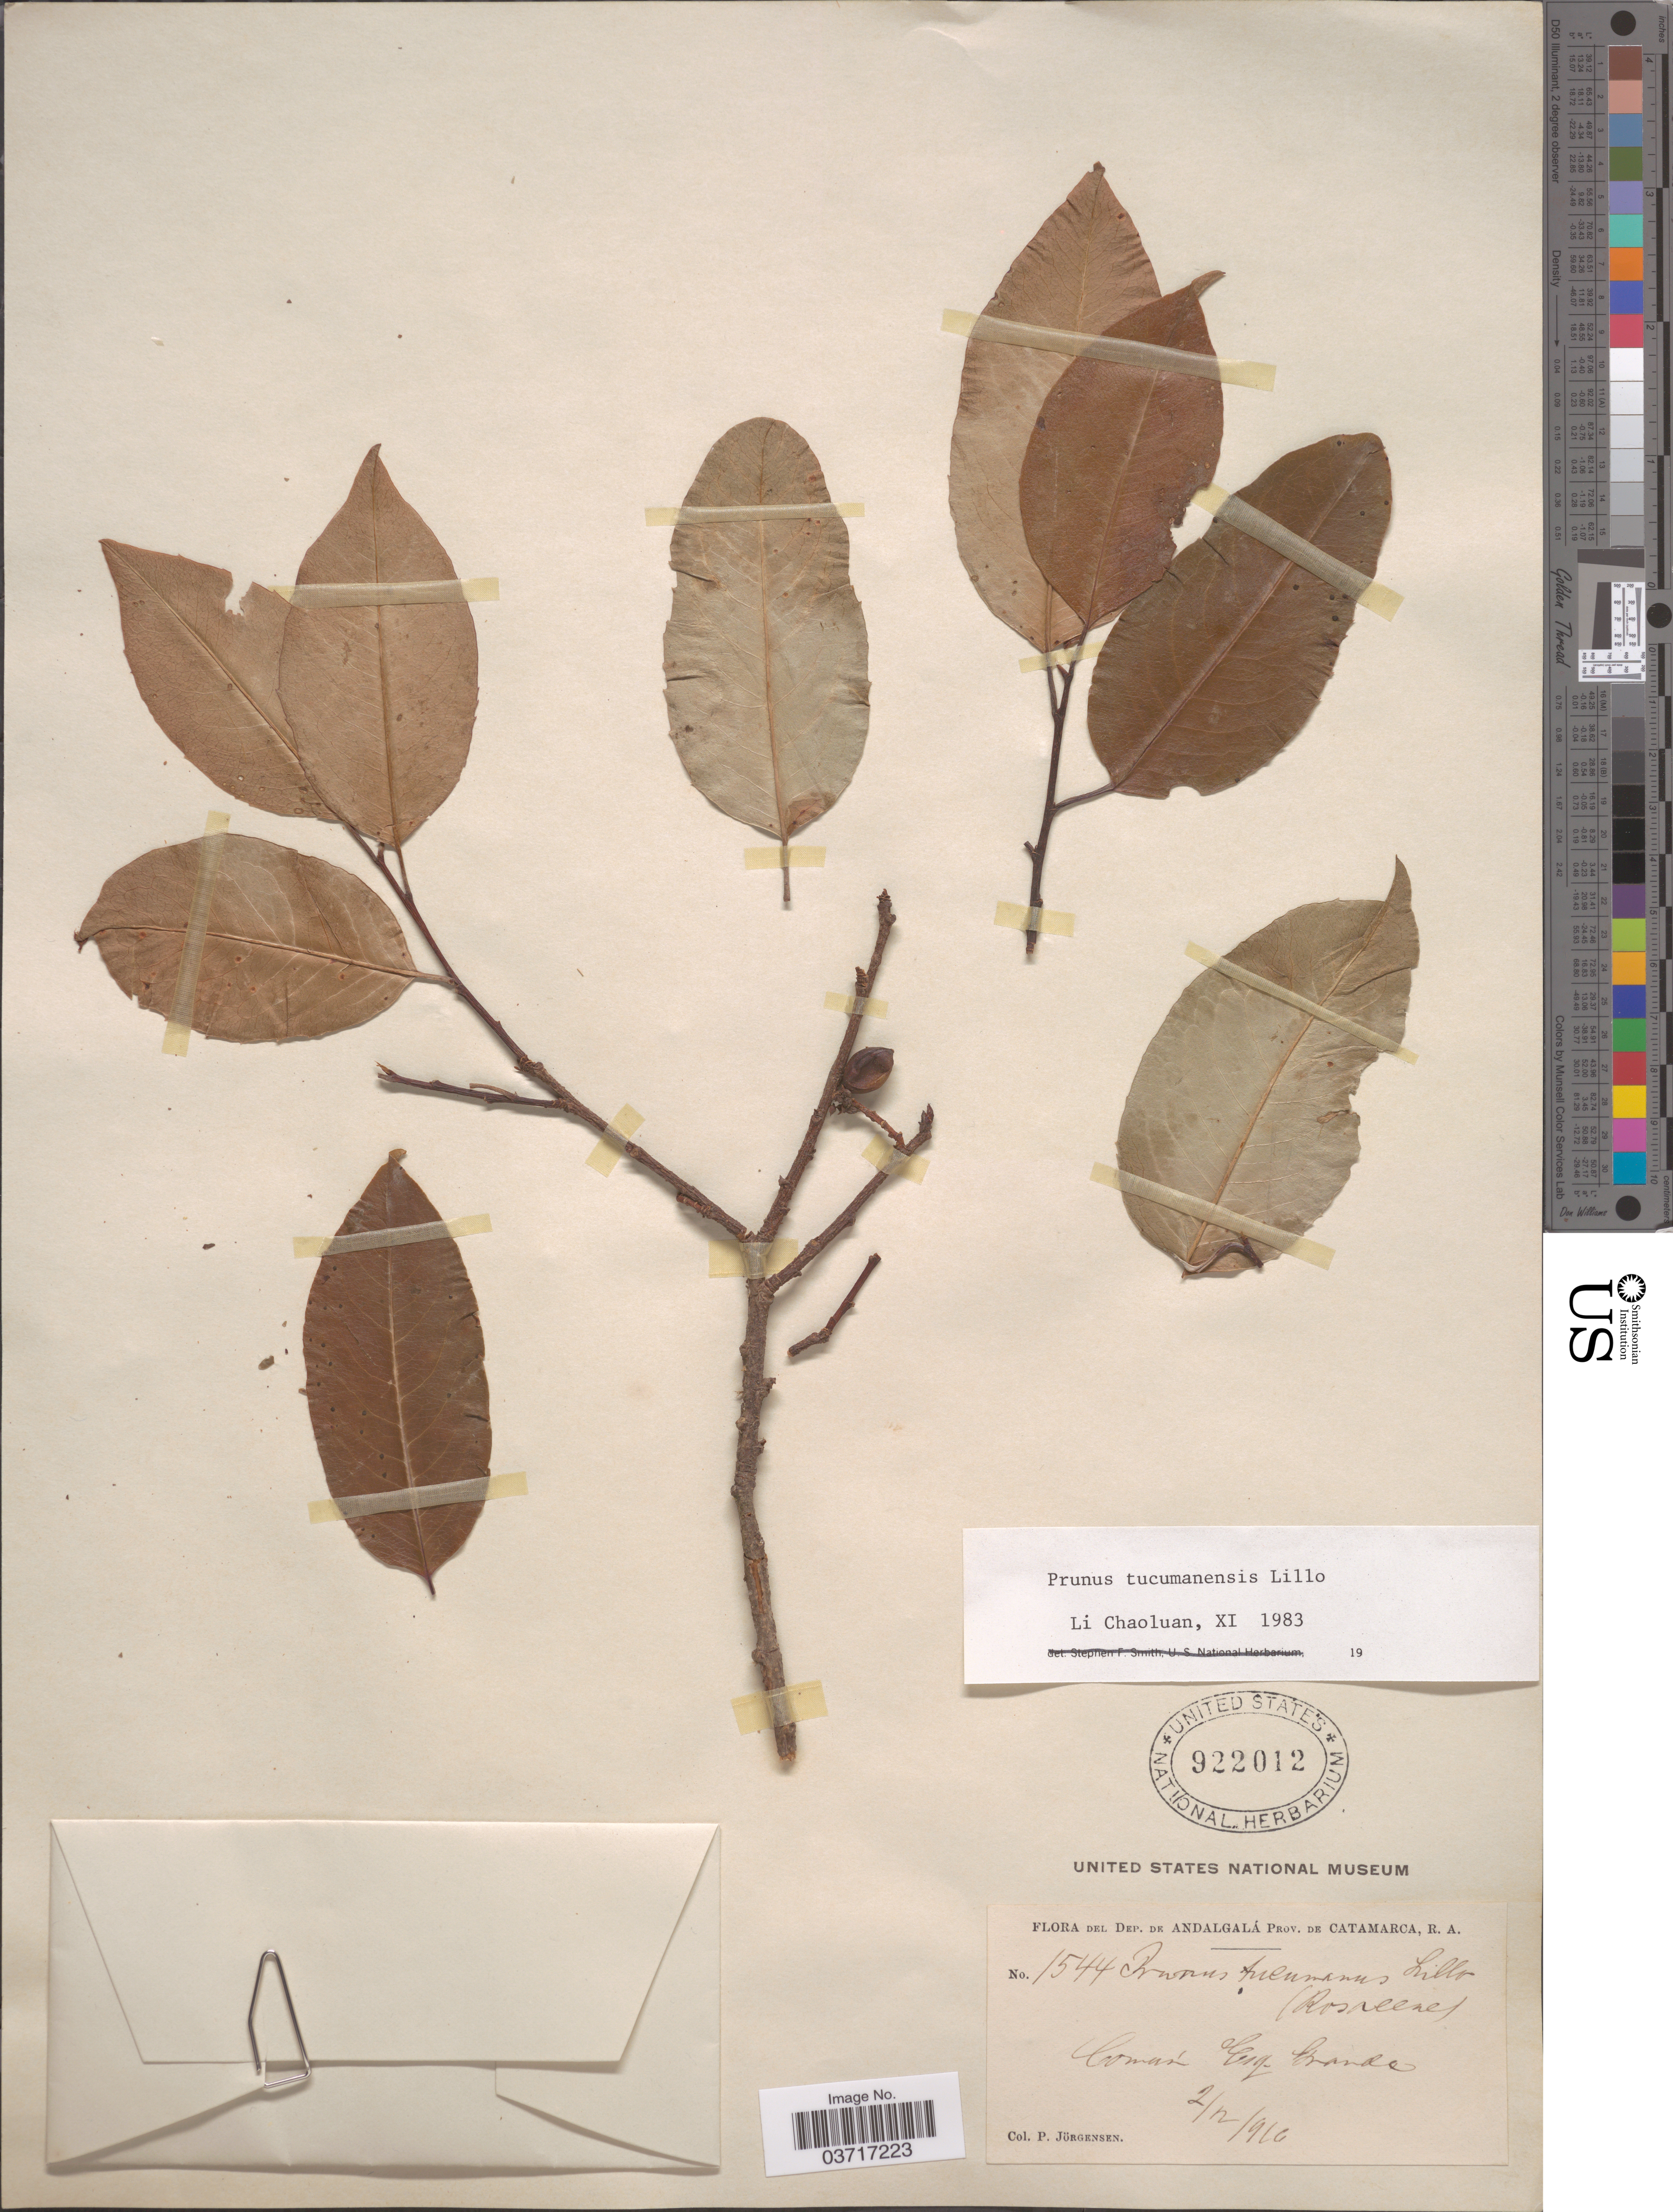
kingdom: Plantae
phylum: Tracheophyta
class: Magnoliopsida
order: Rosales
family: Rosaceae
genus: Prunus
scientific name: Prunus tucumanensis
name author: Lillo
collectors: P. Jörgensen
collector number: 1544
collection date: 1910-12-02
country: Argentina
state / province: Catamarca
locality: Dep. de Andalgalá. Común Esq. Grande.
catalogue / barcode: US 922012